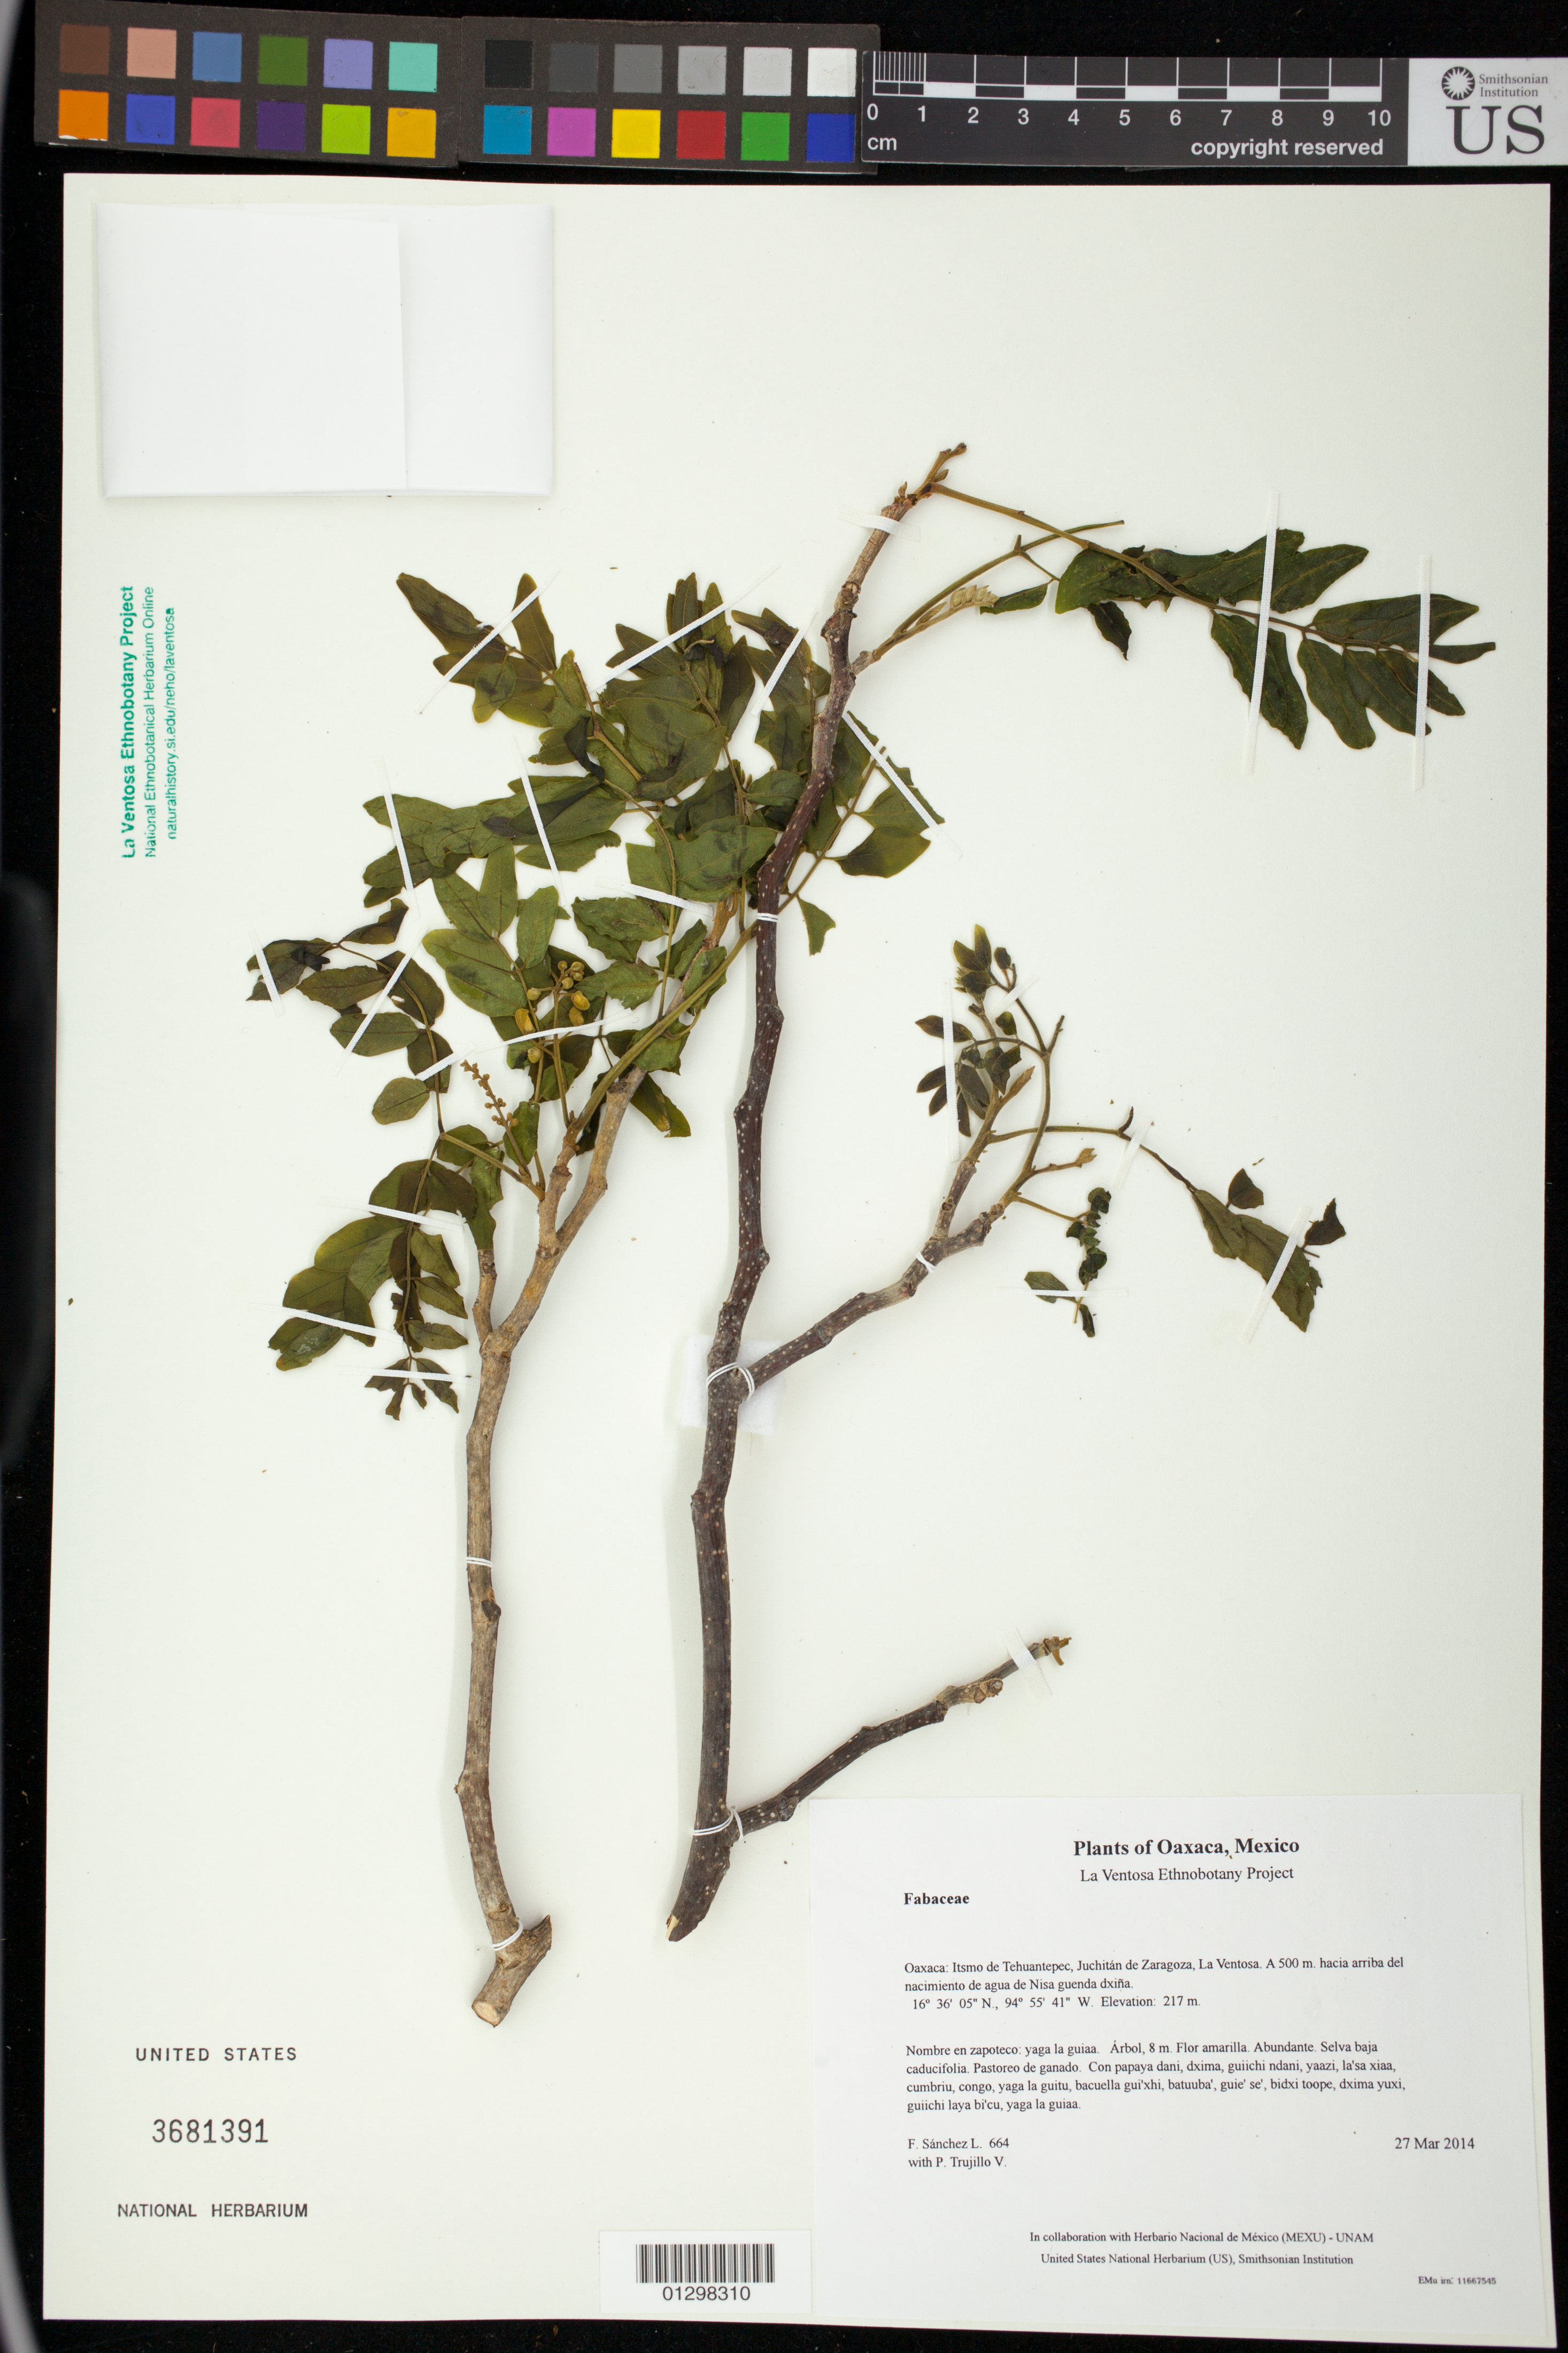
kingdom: Plantae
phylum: Tracheophyta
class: Magnoliopsida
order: Fabales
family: Fabaceae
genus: Coulteria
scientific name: Coulteria velutina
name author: (Britton & Rose) Sotuyo & G.P. Lewis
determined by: Sotuyo, Jeny S.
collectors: F. Sánchez L. & P. Trujillo V.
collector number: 664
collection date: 2014-03-27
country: Mexico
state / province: Oaxaca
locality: Itsmo de Tehuantepec, Juchitán de Zaragoza, La Ventosa. A 500 m. hacia arriba del nacimiento de agua de Nisa guenda dxiña.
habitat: Selva baja caducifolia. Pastoreo de ganado.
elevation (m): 217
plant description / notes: JEBOT, MEXU, SERO, US; Yaga. 8 m. Guie' naguchi. Stale.; pepe huaje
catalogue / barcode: US 3681391